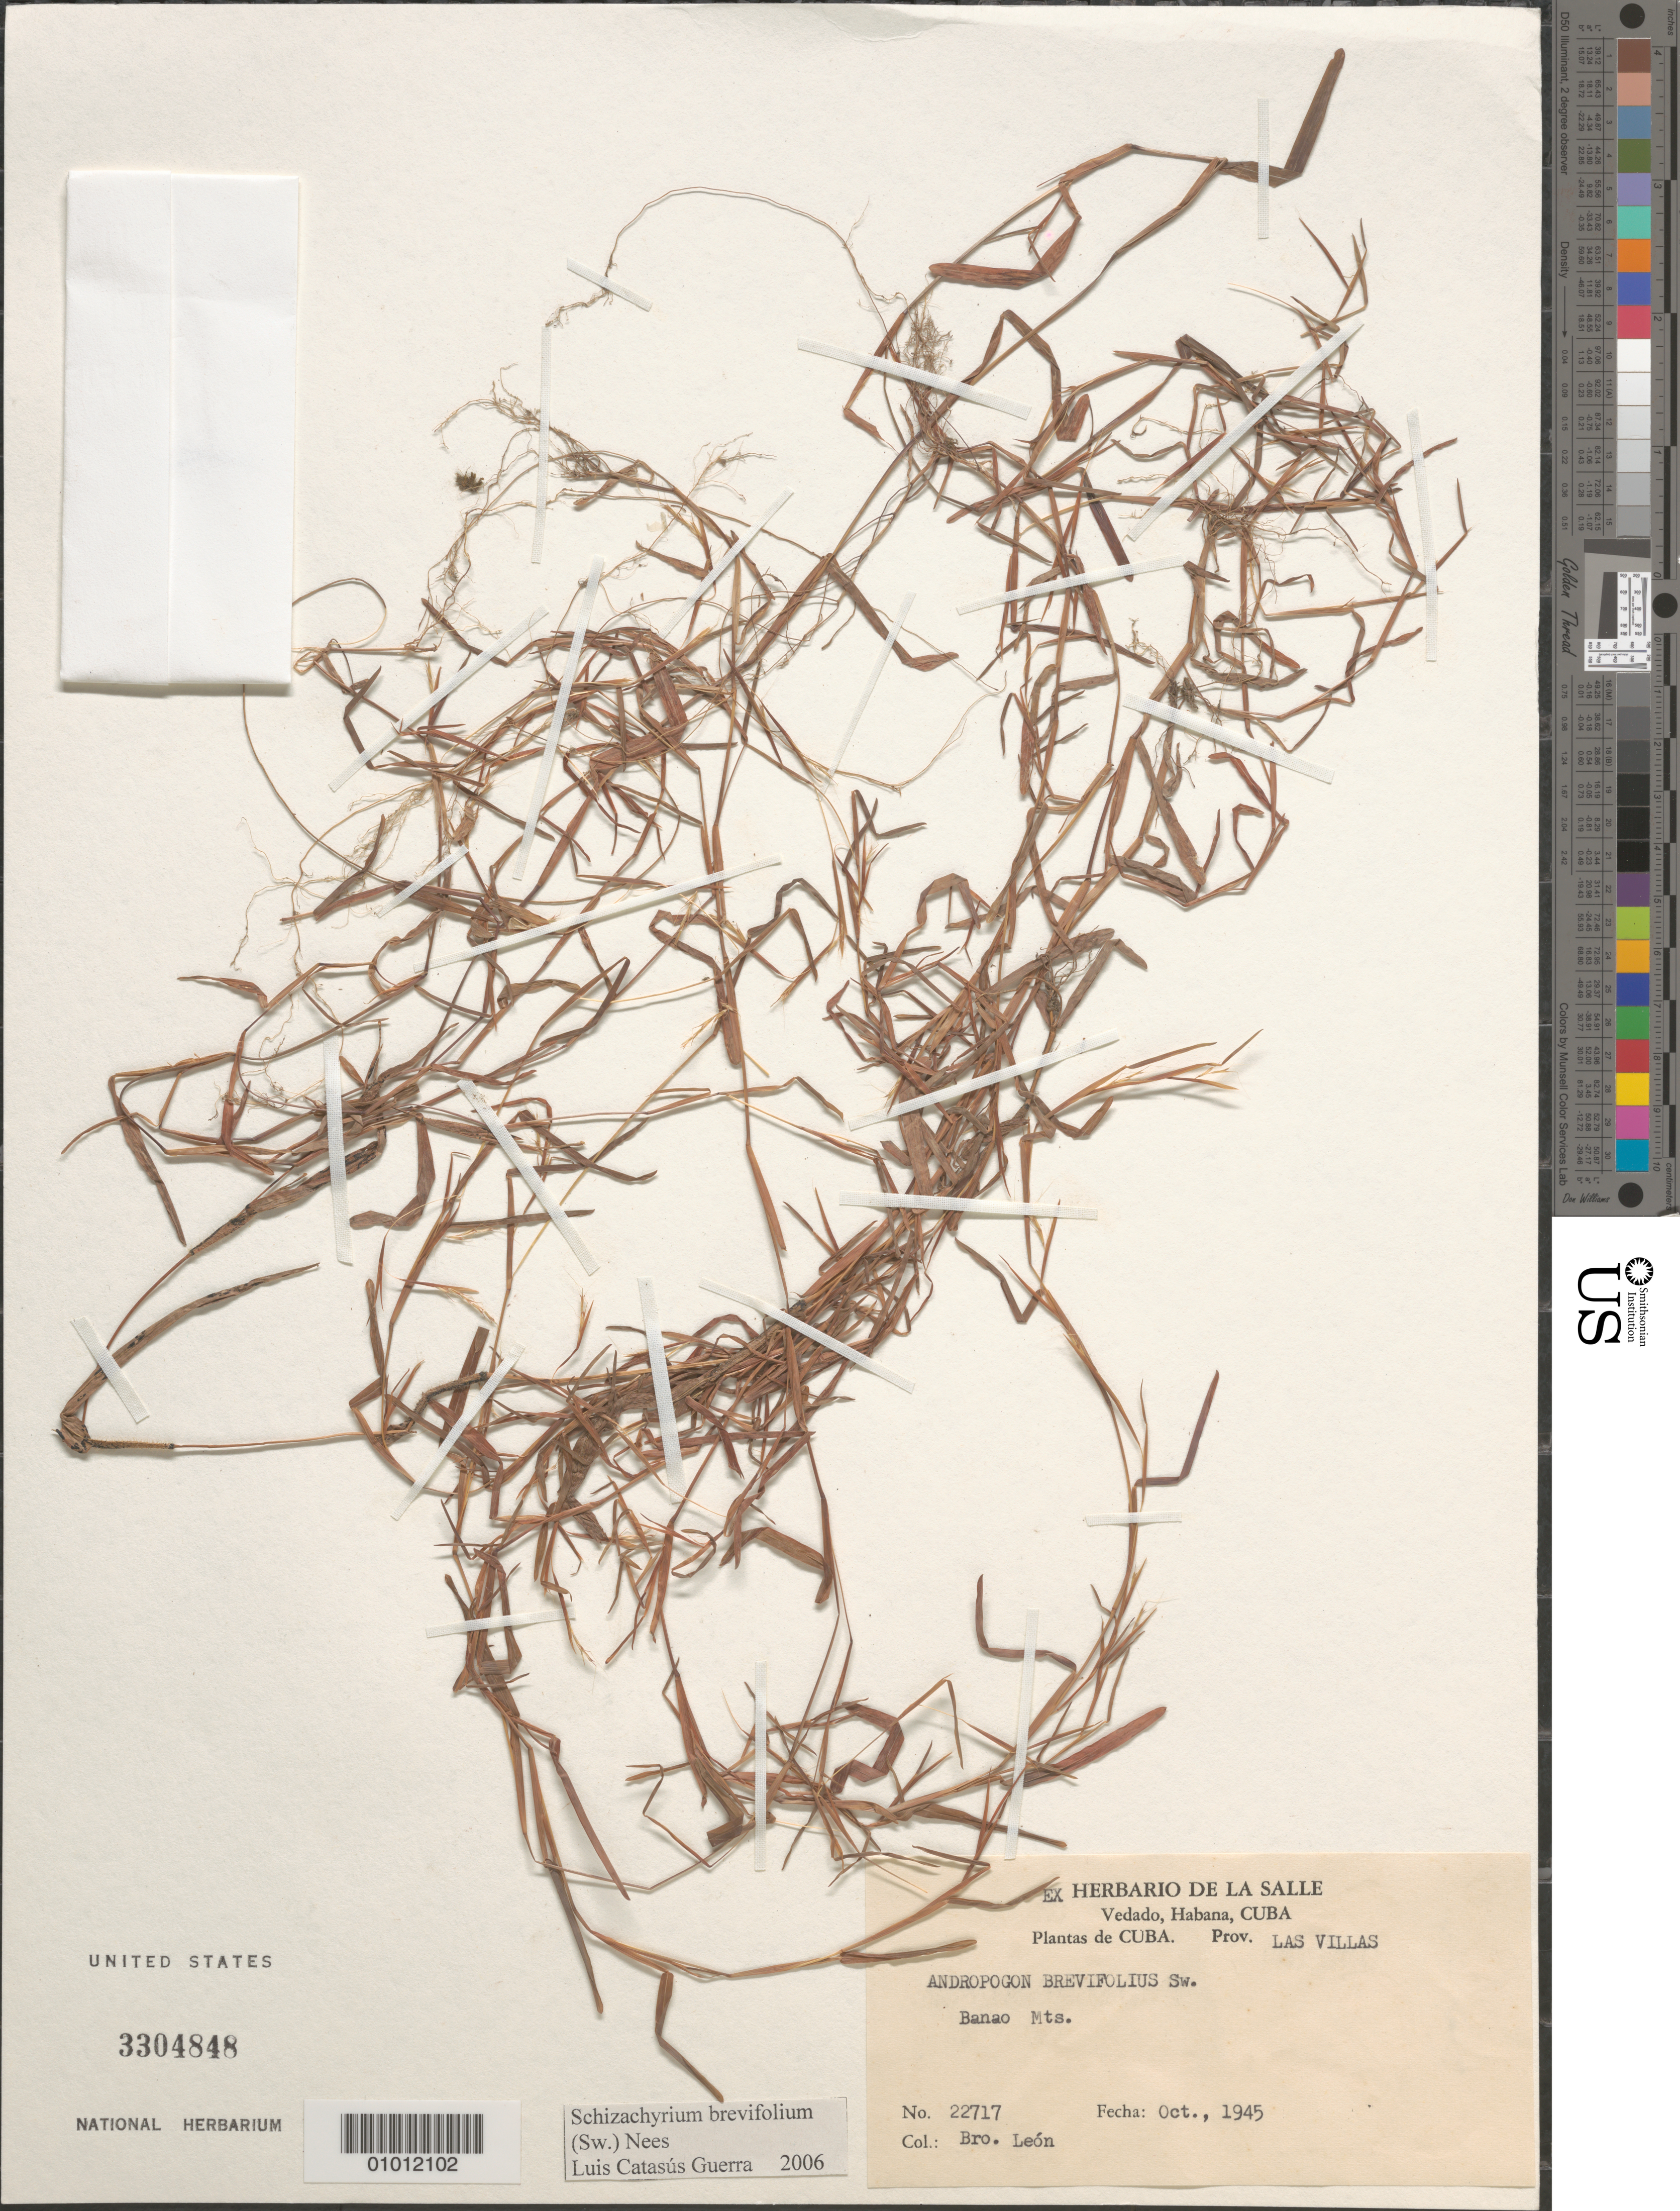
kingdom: Plantae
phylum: Tracheophyta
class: Liliopsida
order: Poales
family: Poaceae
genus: Schizachyrium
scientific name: Schizachyrium brevifolium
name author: (Sw.) Nees ex Büse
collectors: Bro. León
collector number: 22717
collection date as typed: Sep 1945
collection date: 1945-09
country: Cuba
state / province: Las Villas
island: Cuba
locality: Banao Mtns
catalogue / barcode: US 3304848